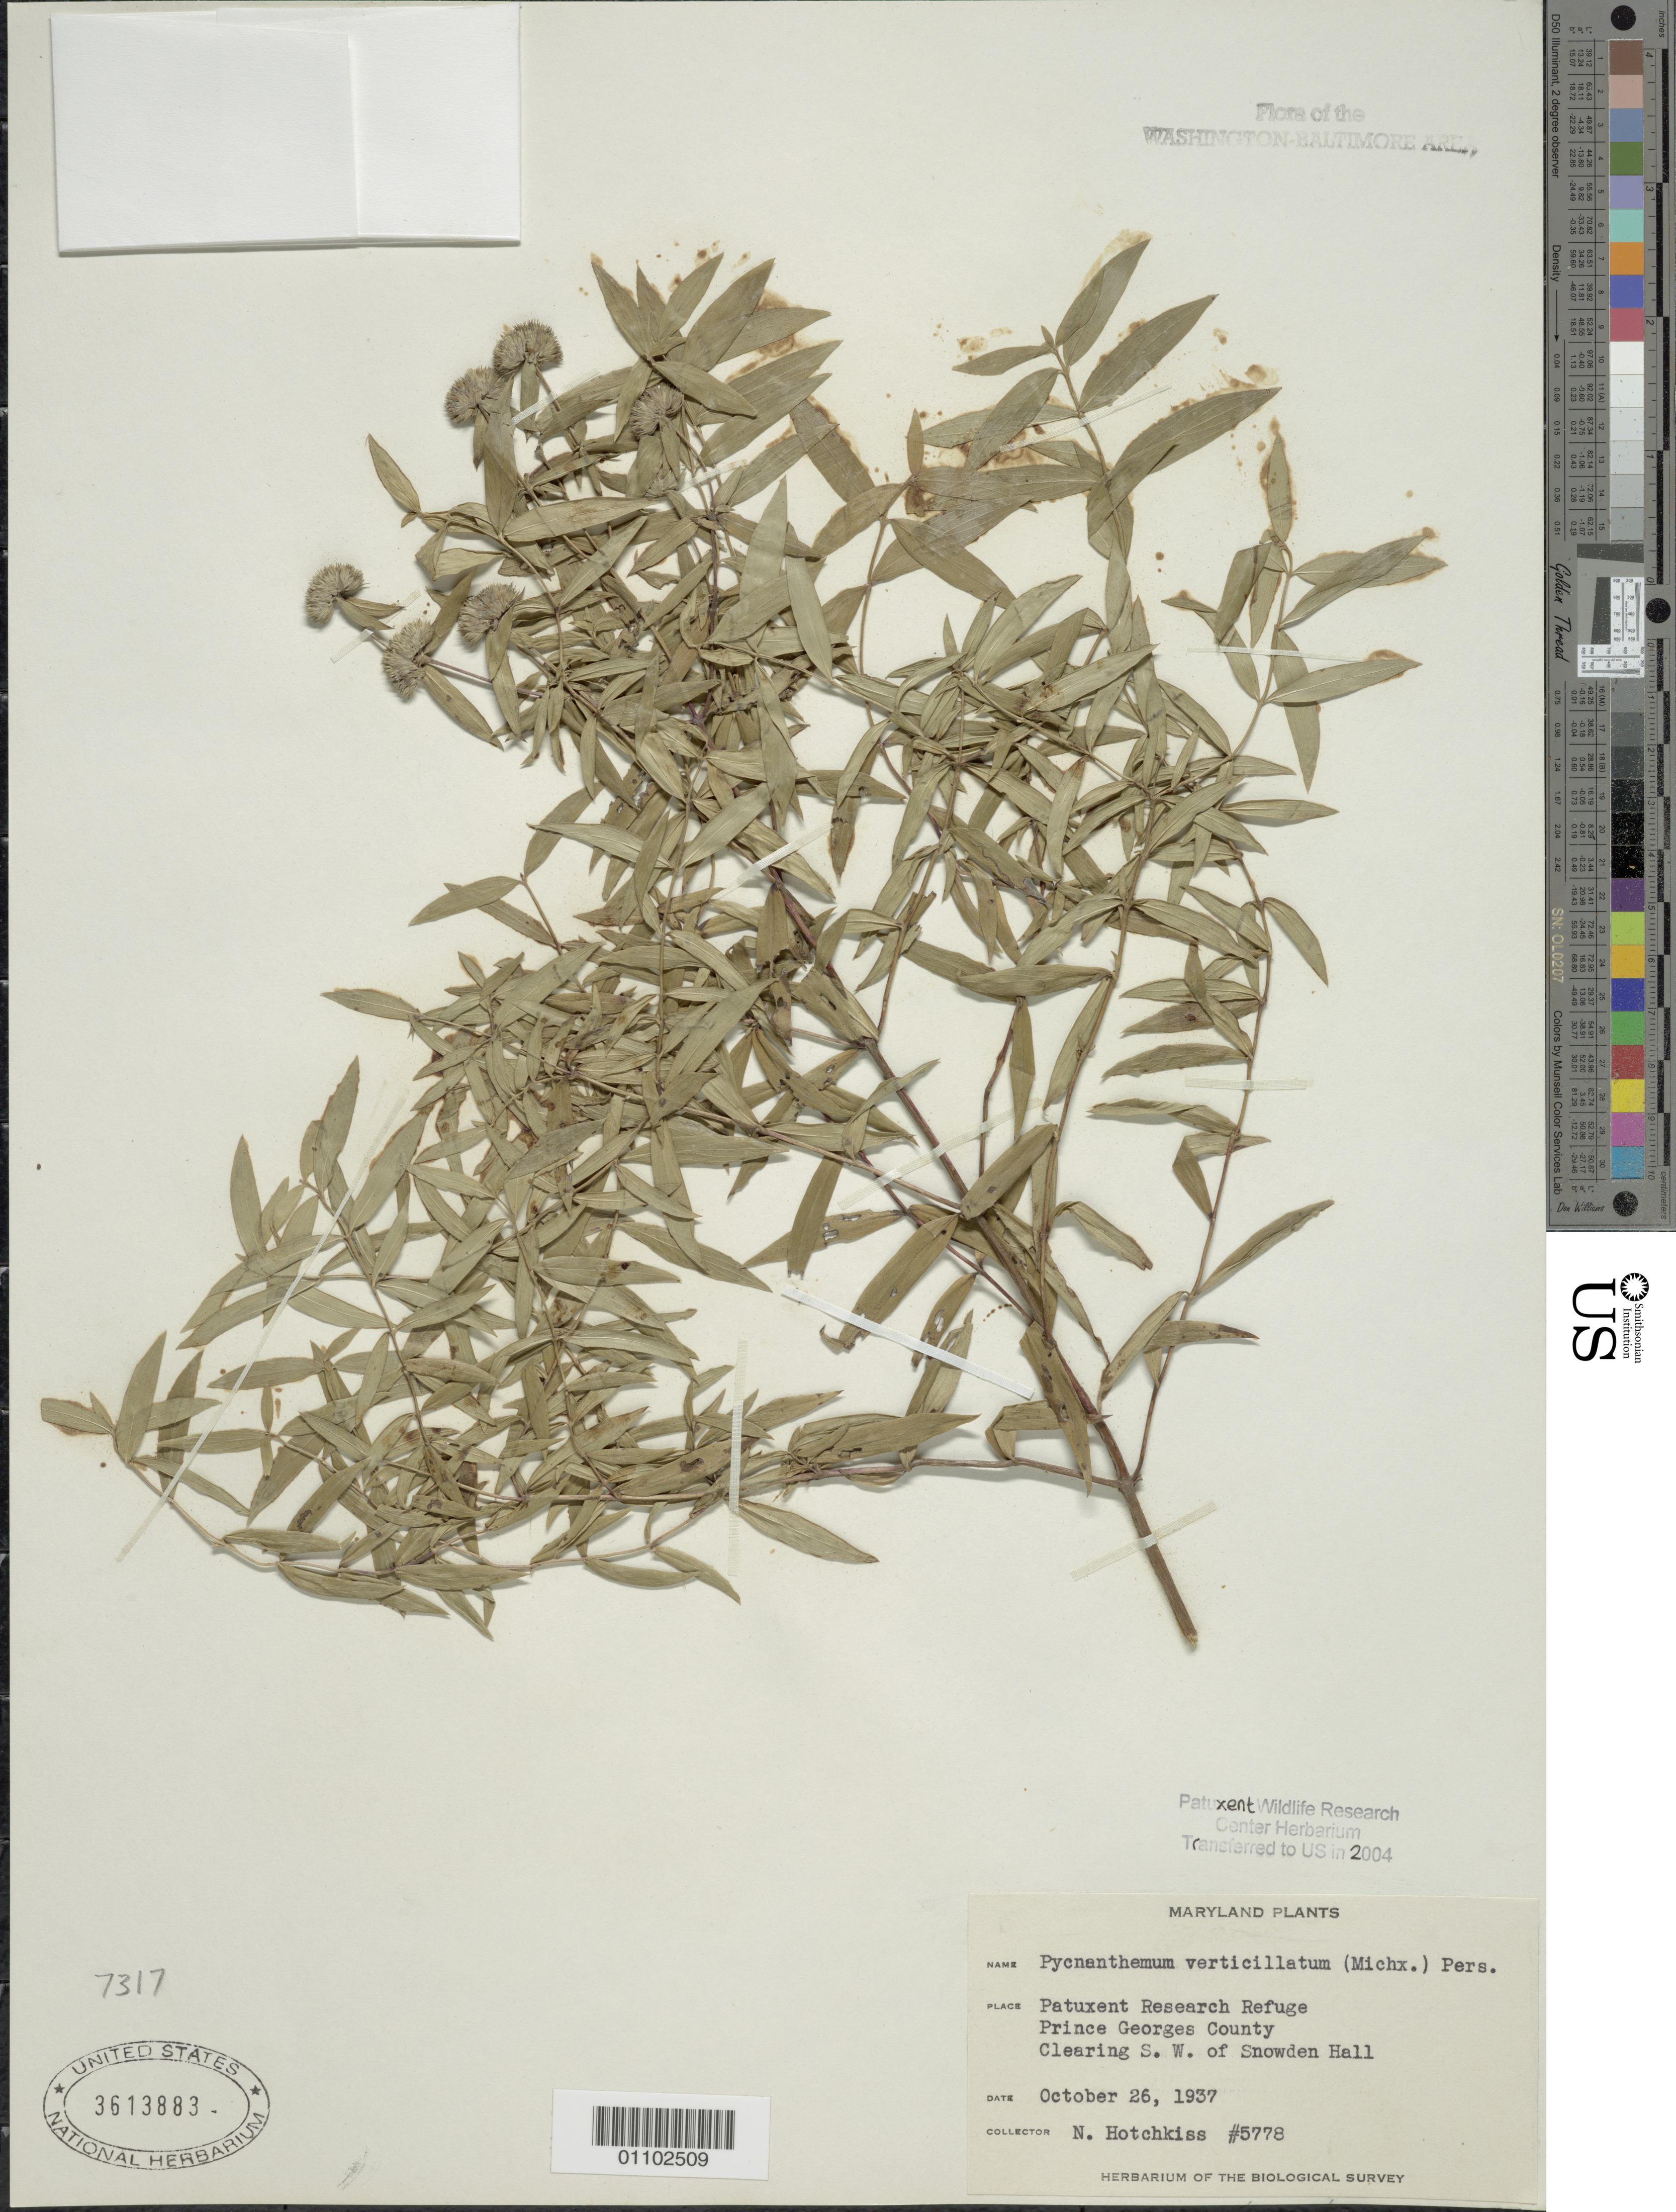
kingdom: Plantae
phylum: Tracheophyta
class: Magnoliopsida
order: Lamiales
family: Lamiaceae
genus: Pycnanthemum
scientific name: Pycnanthemum verticillatum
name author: (Michx.) Pers.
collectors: N. Hotchkiss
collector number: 5778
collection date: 1937-10-26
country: United States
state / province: Maryland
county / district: Prince George's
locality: Patuxent Research Refuge, S.W. of Snowden Hall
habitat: Clearing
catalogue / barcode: US 3613883